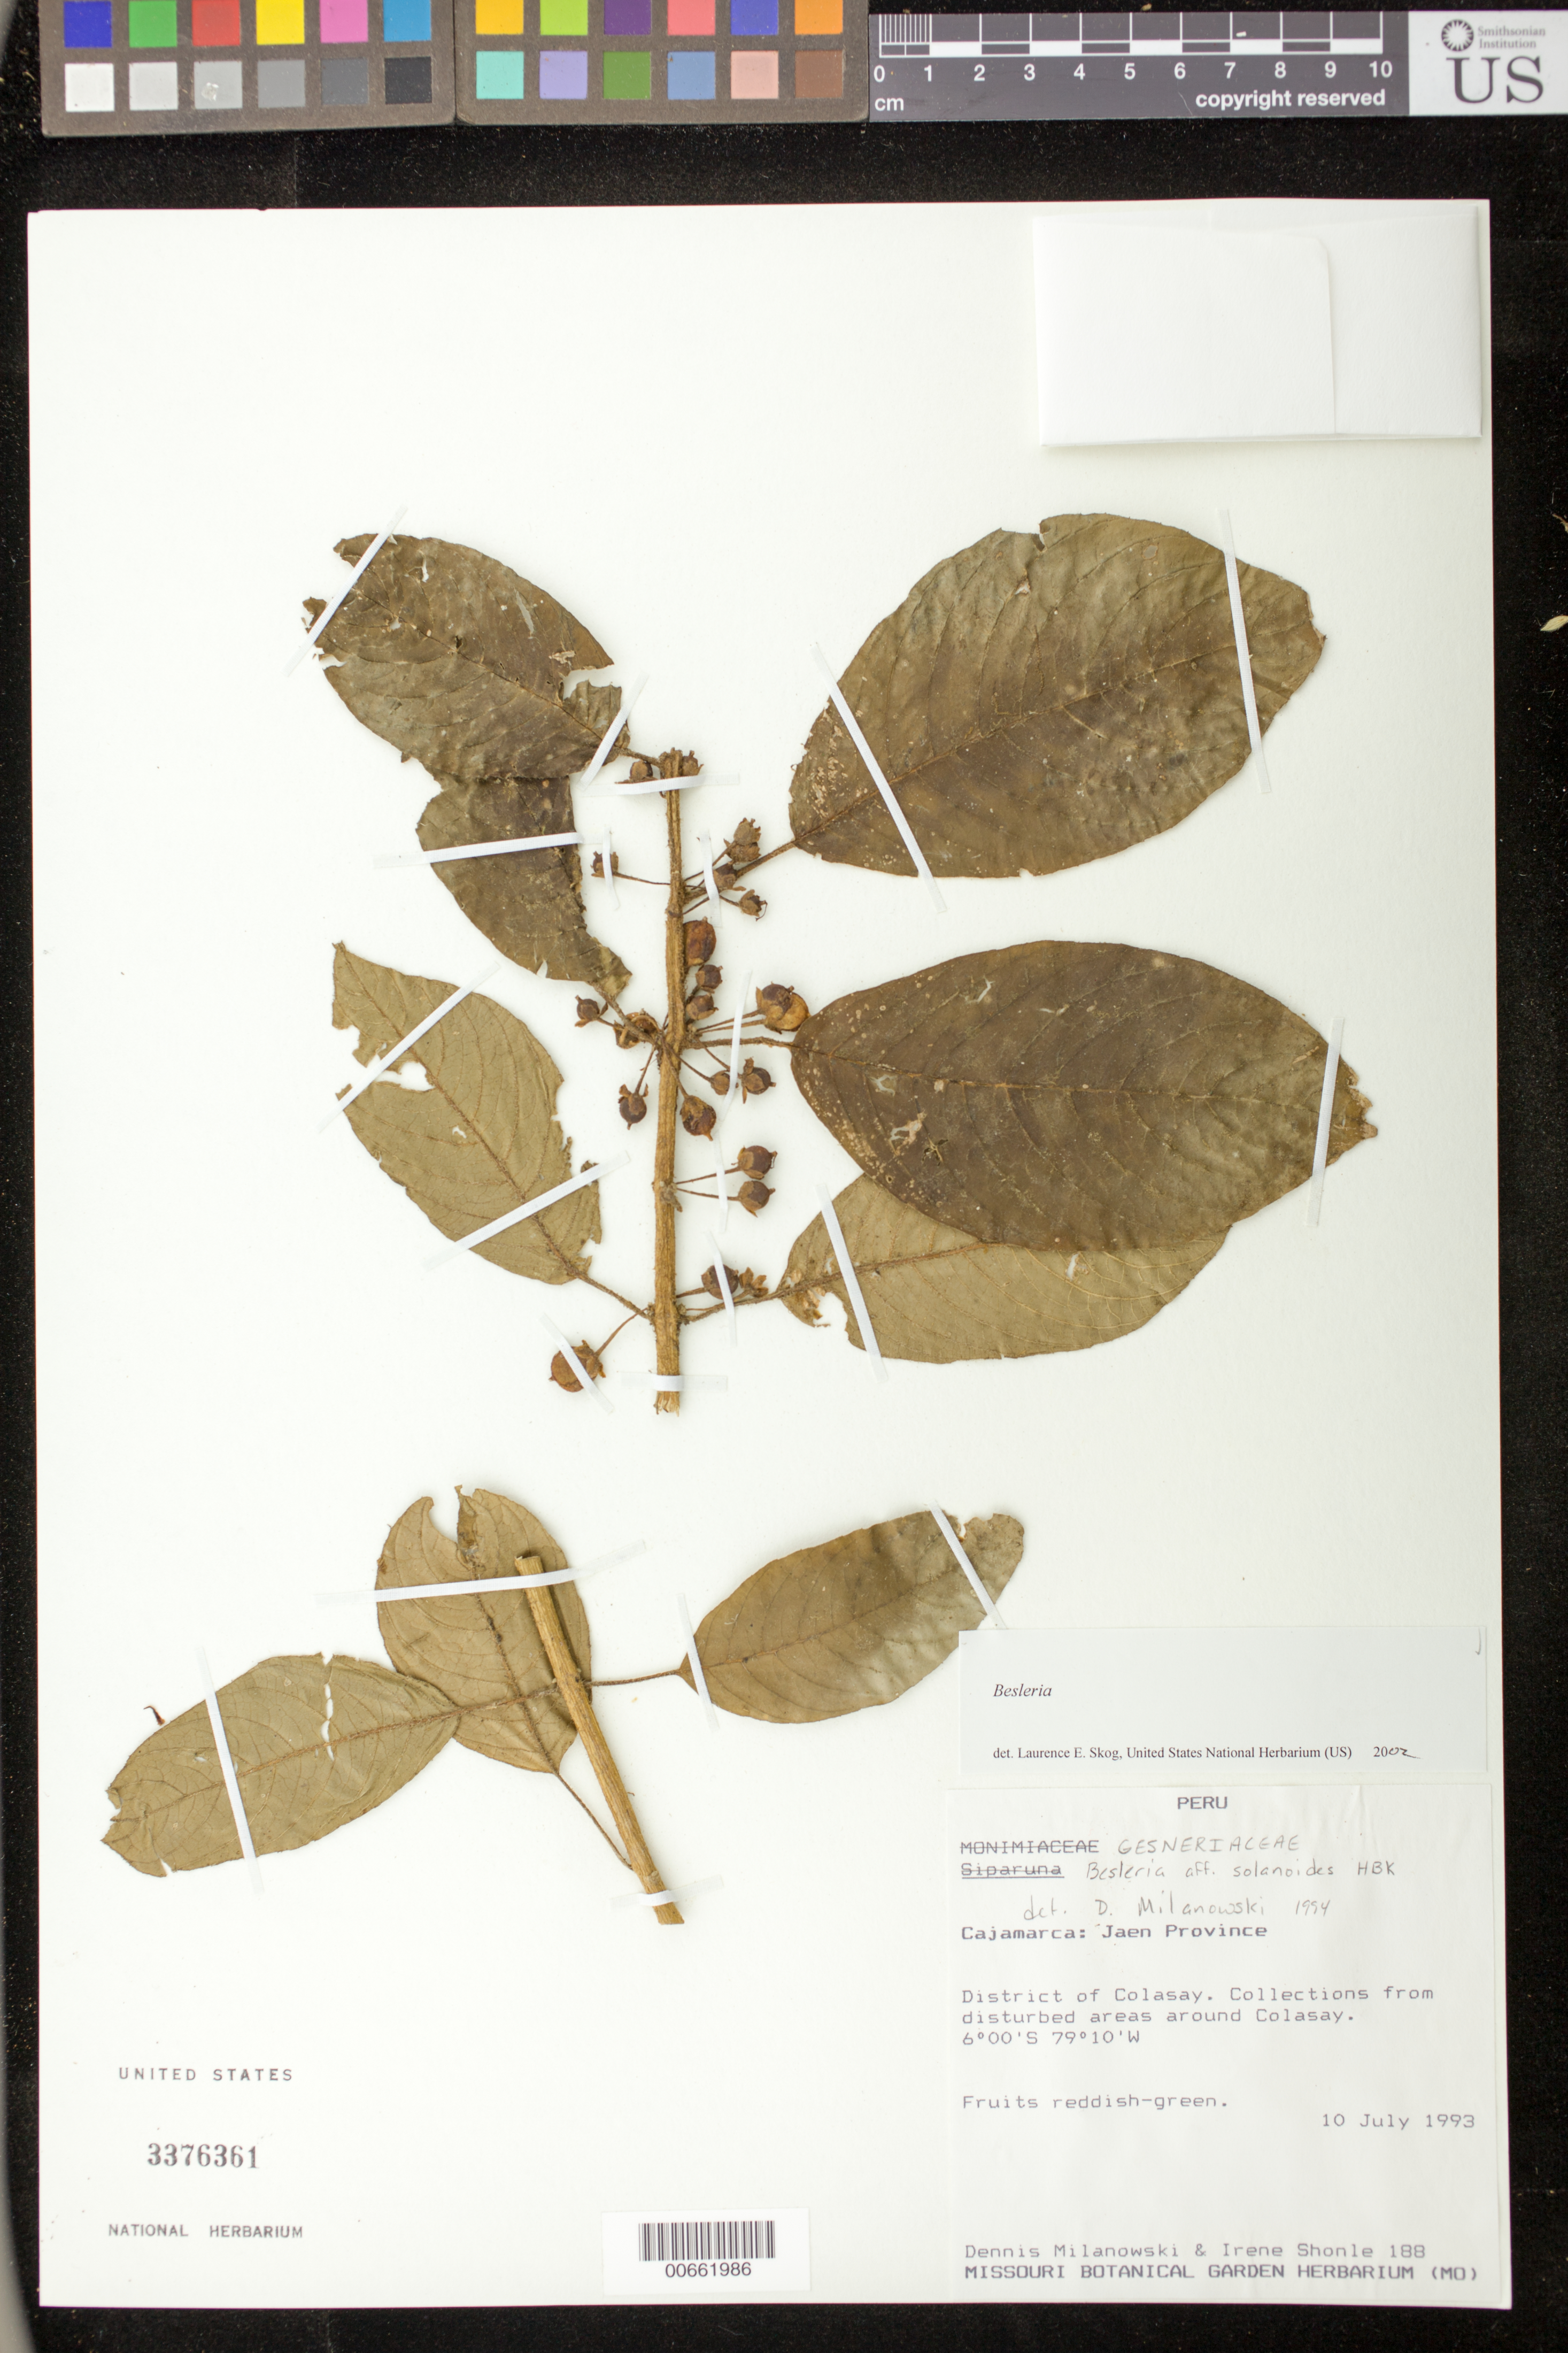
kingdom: Plantae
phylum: Tracheophyta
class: Magnoliopsida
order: Lamiales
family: Gesneriaceae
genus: Besleria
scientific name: Besleria sp.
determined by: Skog, Laurence E.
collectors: D. Milanowski & I. Shonle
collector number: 188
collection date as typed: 10 Jul 1993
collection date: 1993-07-10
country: Peru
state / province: Cajamarca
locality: Prov. Jaen, District of Colasay, collections from disturbed areas around Colasay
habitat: Disturbed areas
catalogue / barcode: US 3376361